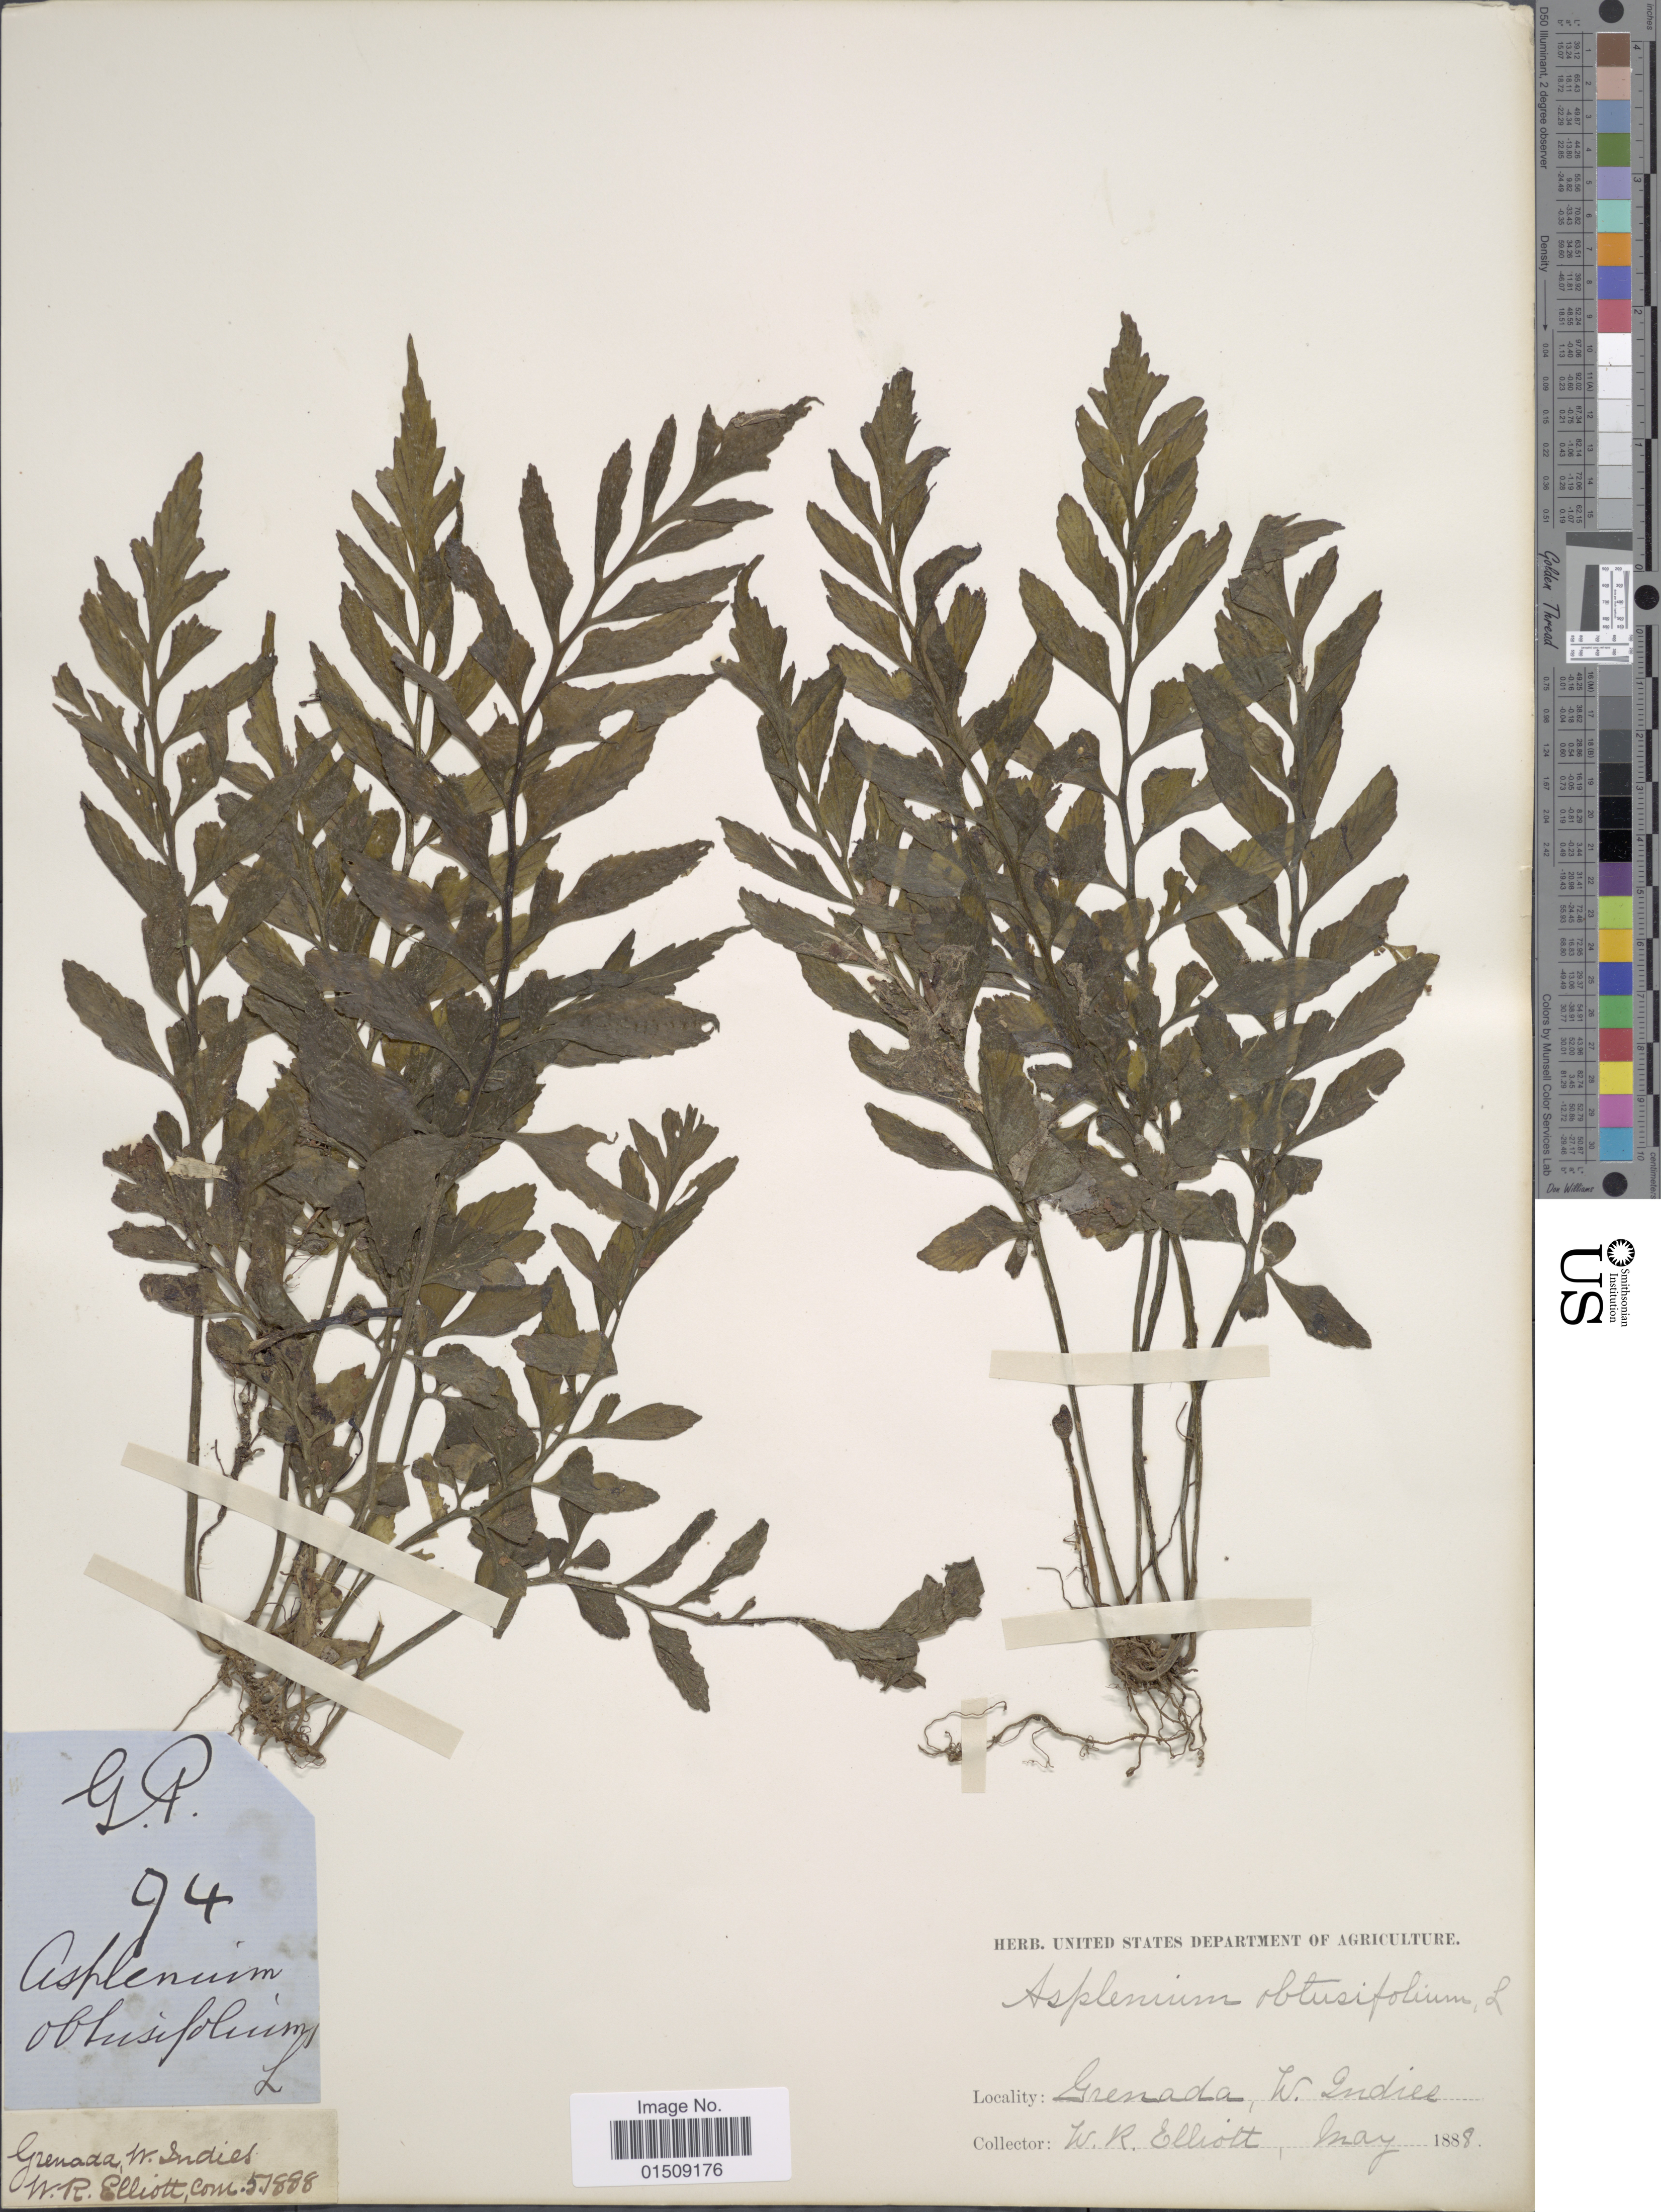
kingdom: Plantae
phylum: Tracheophyta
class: Polypodiopsida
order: Polypodiales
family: Aspleniaceae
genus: Asplenium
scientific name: Asplenium obtusifolium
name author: L.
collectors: W. Elliott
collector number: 94*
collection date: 1888-05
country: Grenada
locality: Grenada, West Indies